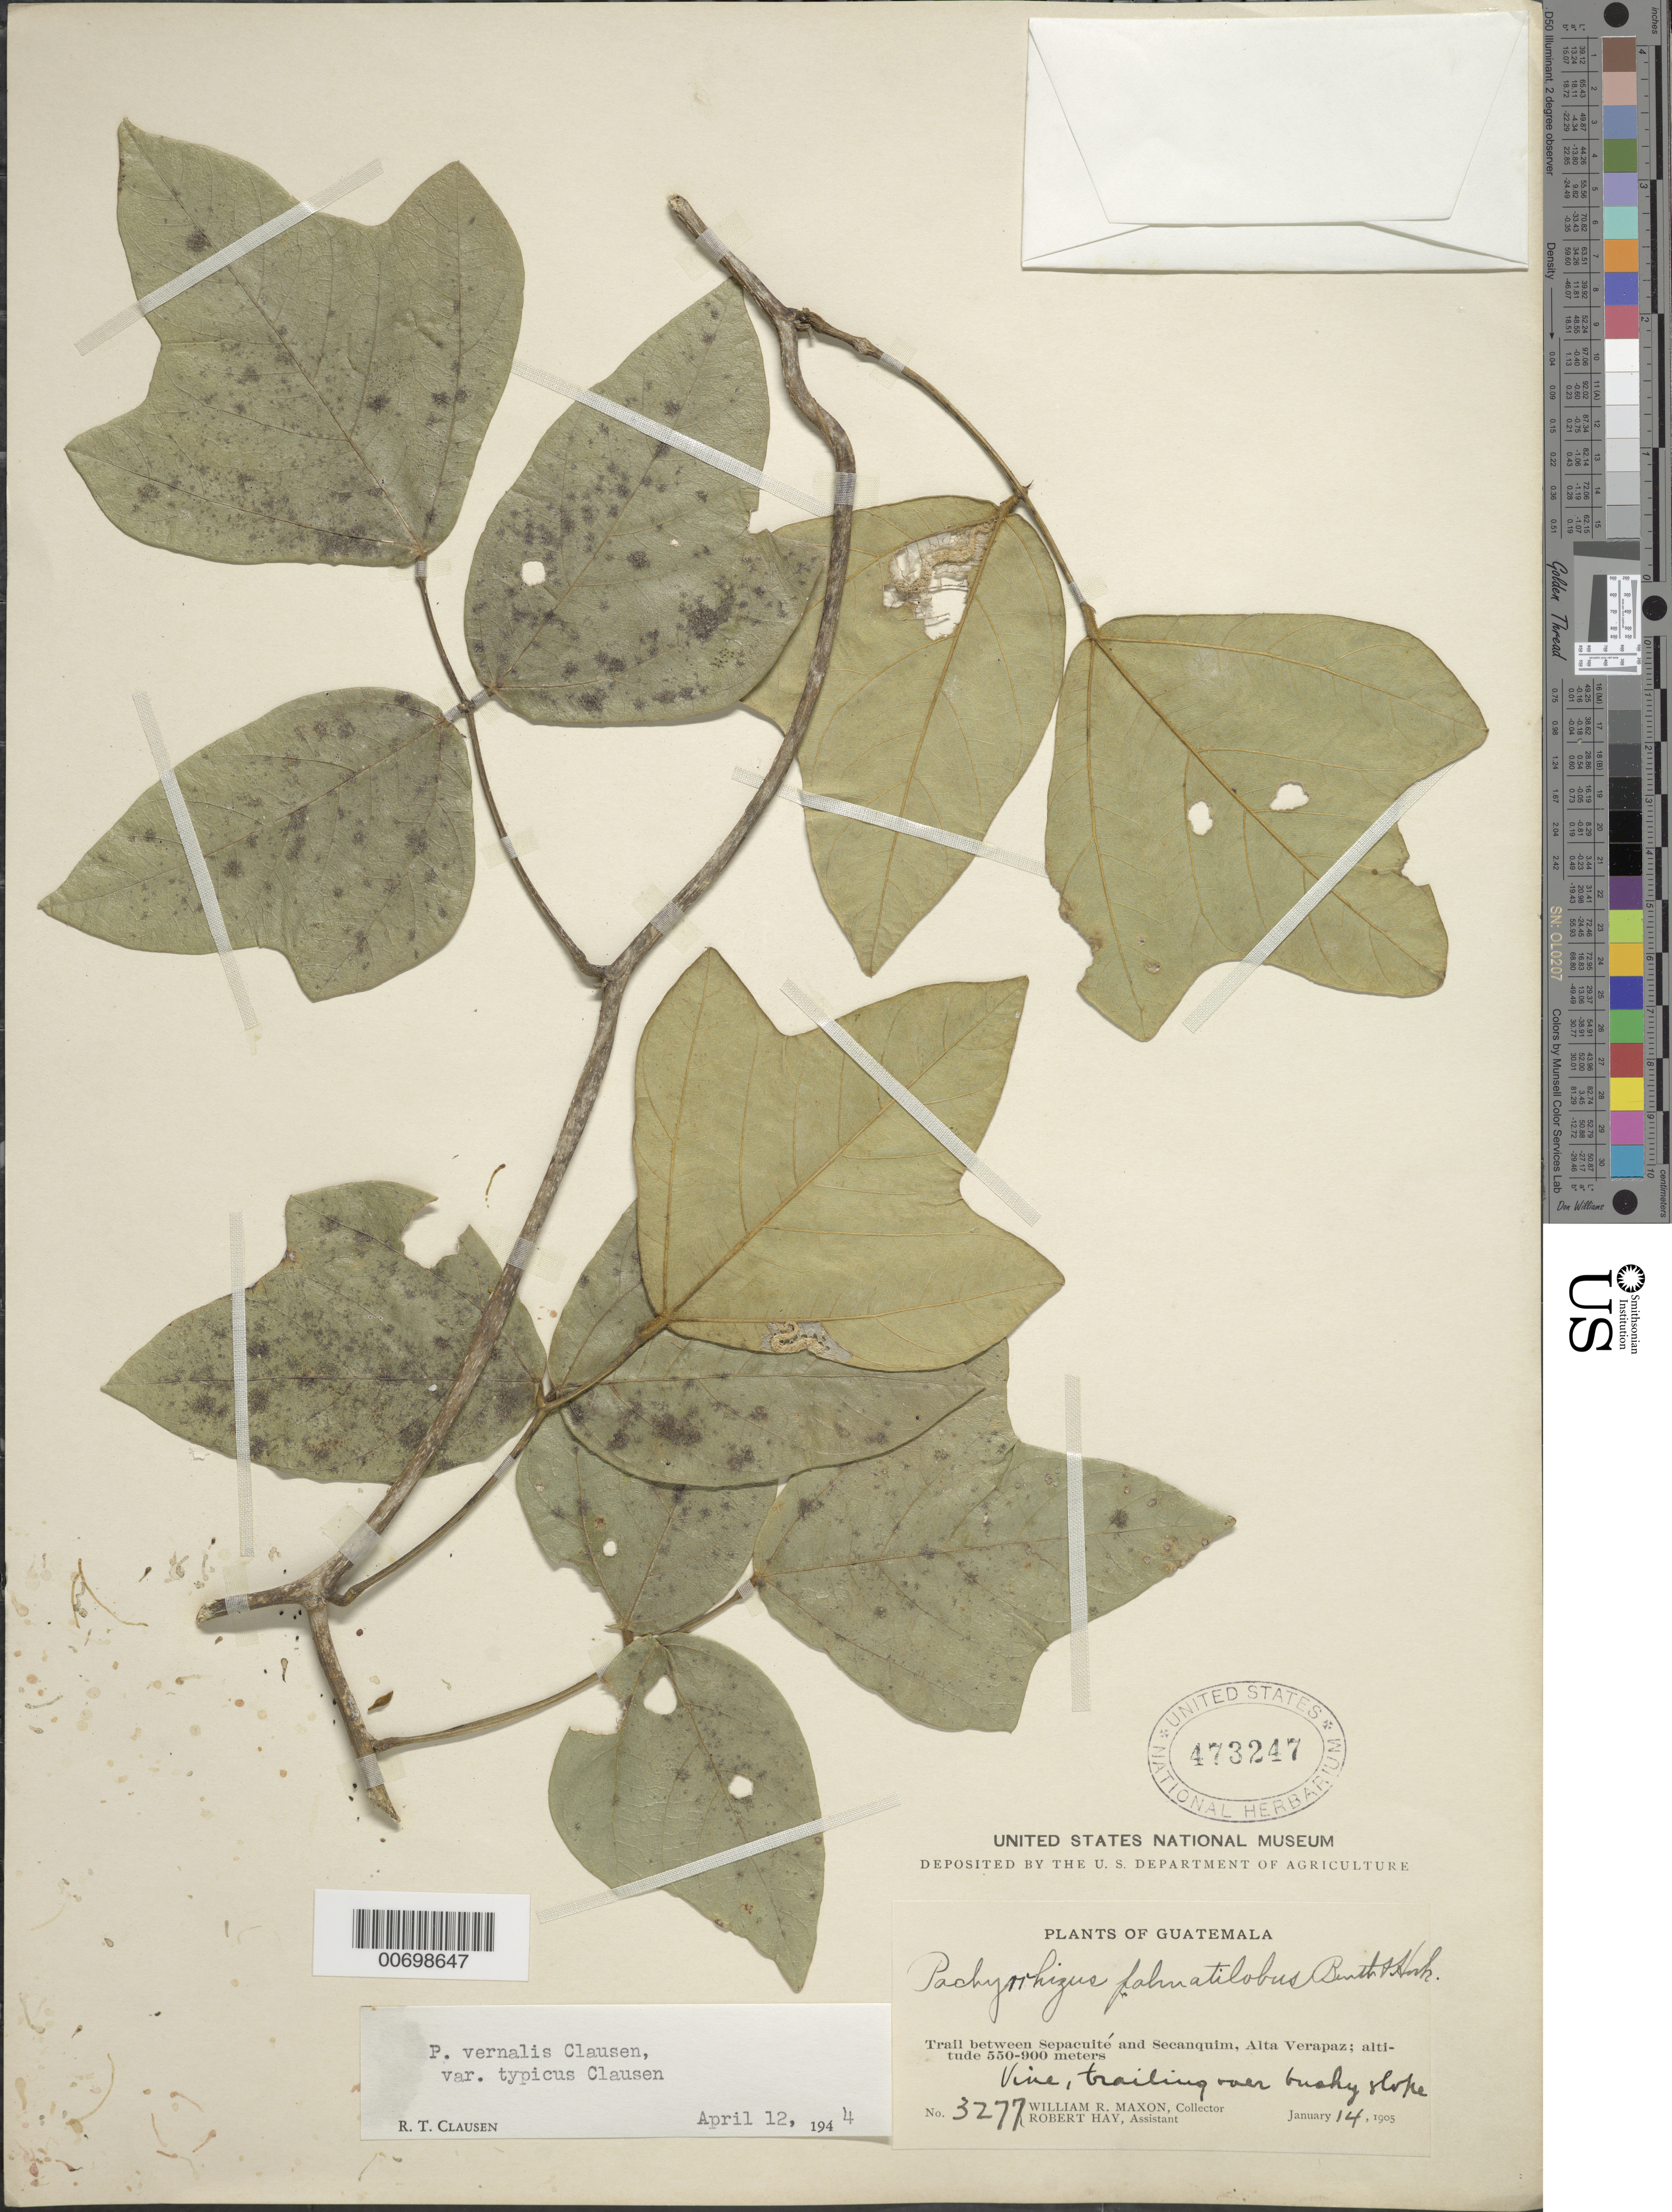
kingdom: Plantae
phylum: Tracheophyta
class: Magnoliopsida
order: Fabales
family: Fabaceae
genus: Pachyrhizus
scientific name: Pachyrhizus vernalis var. typicus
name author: R.T. Clausen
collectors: W. R. Maxon & R. H. Hay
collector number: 3277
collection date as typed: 14 Jan 1905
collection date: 1905-01-14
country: Guatemala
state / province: Alta Verapaz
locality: Trail between Sepacuite and Secanquim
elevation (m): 550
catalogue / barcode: US 473247